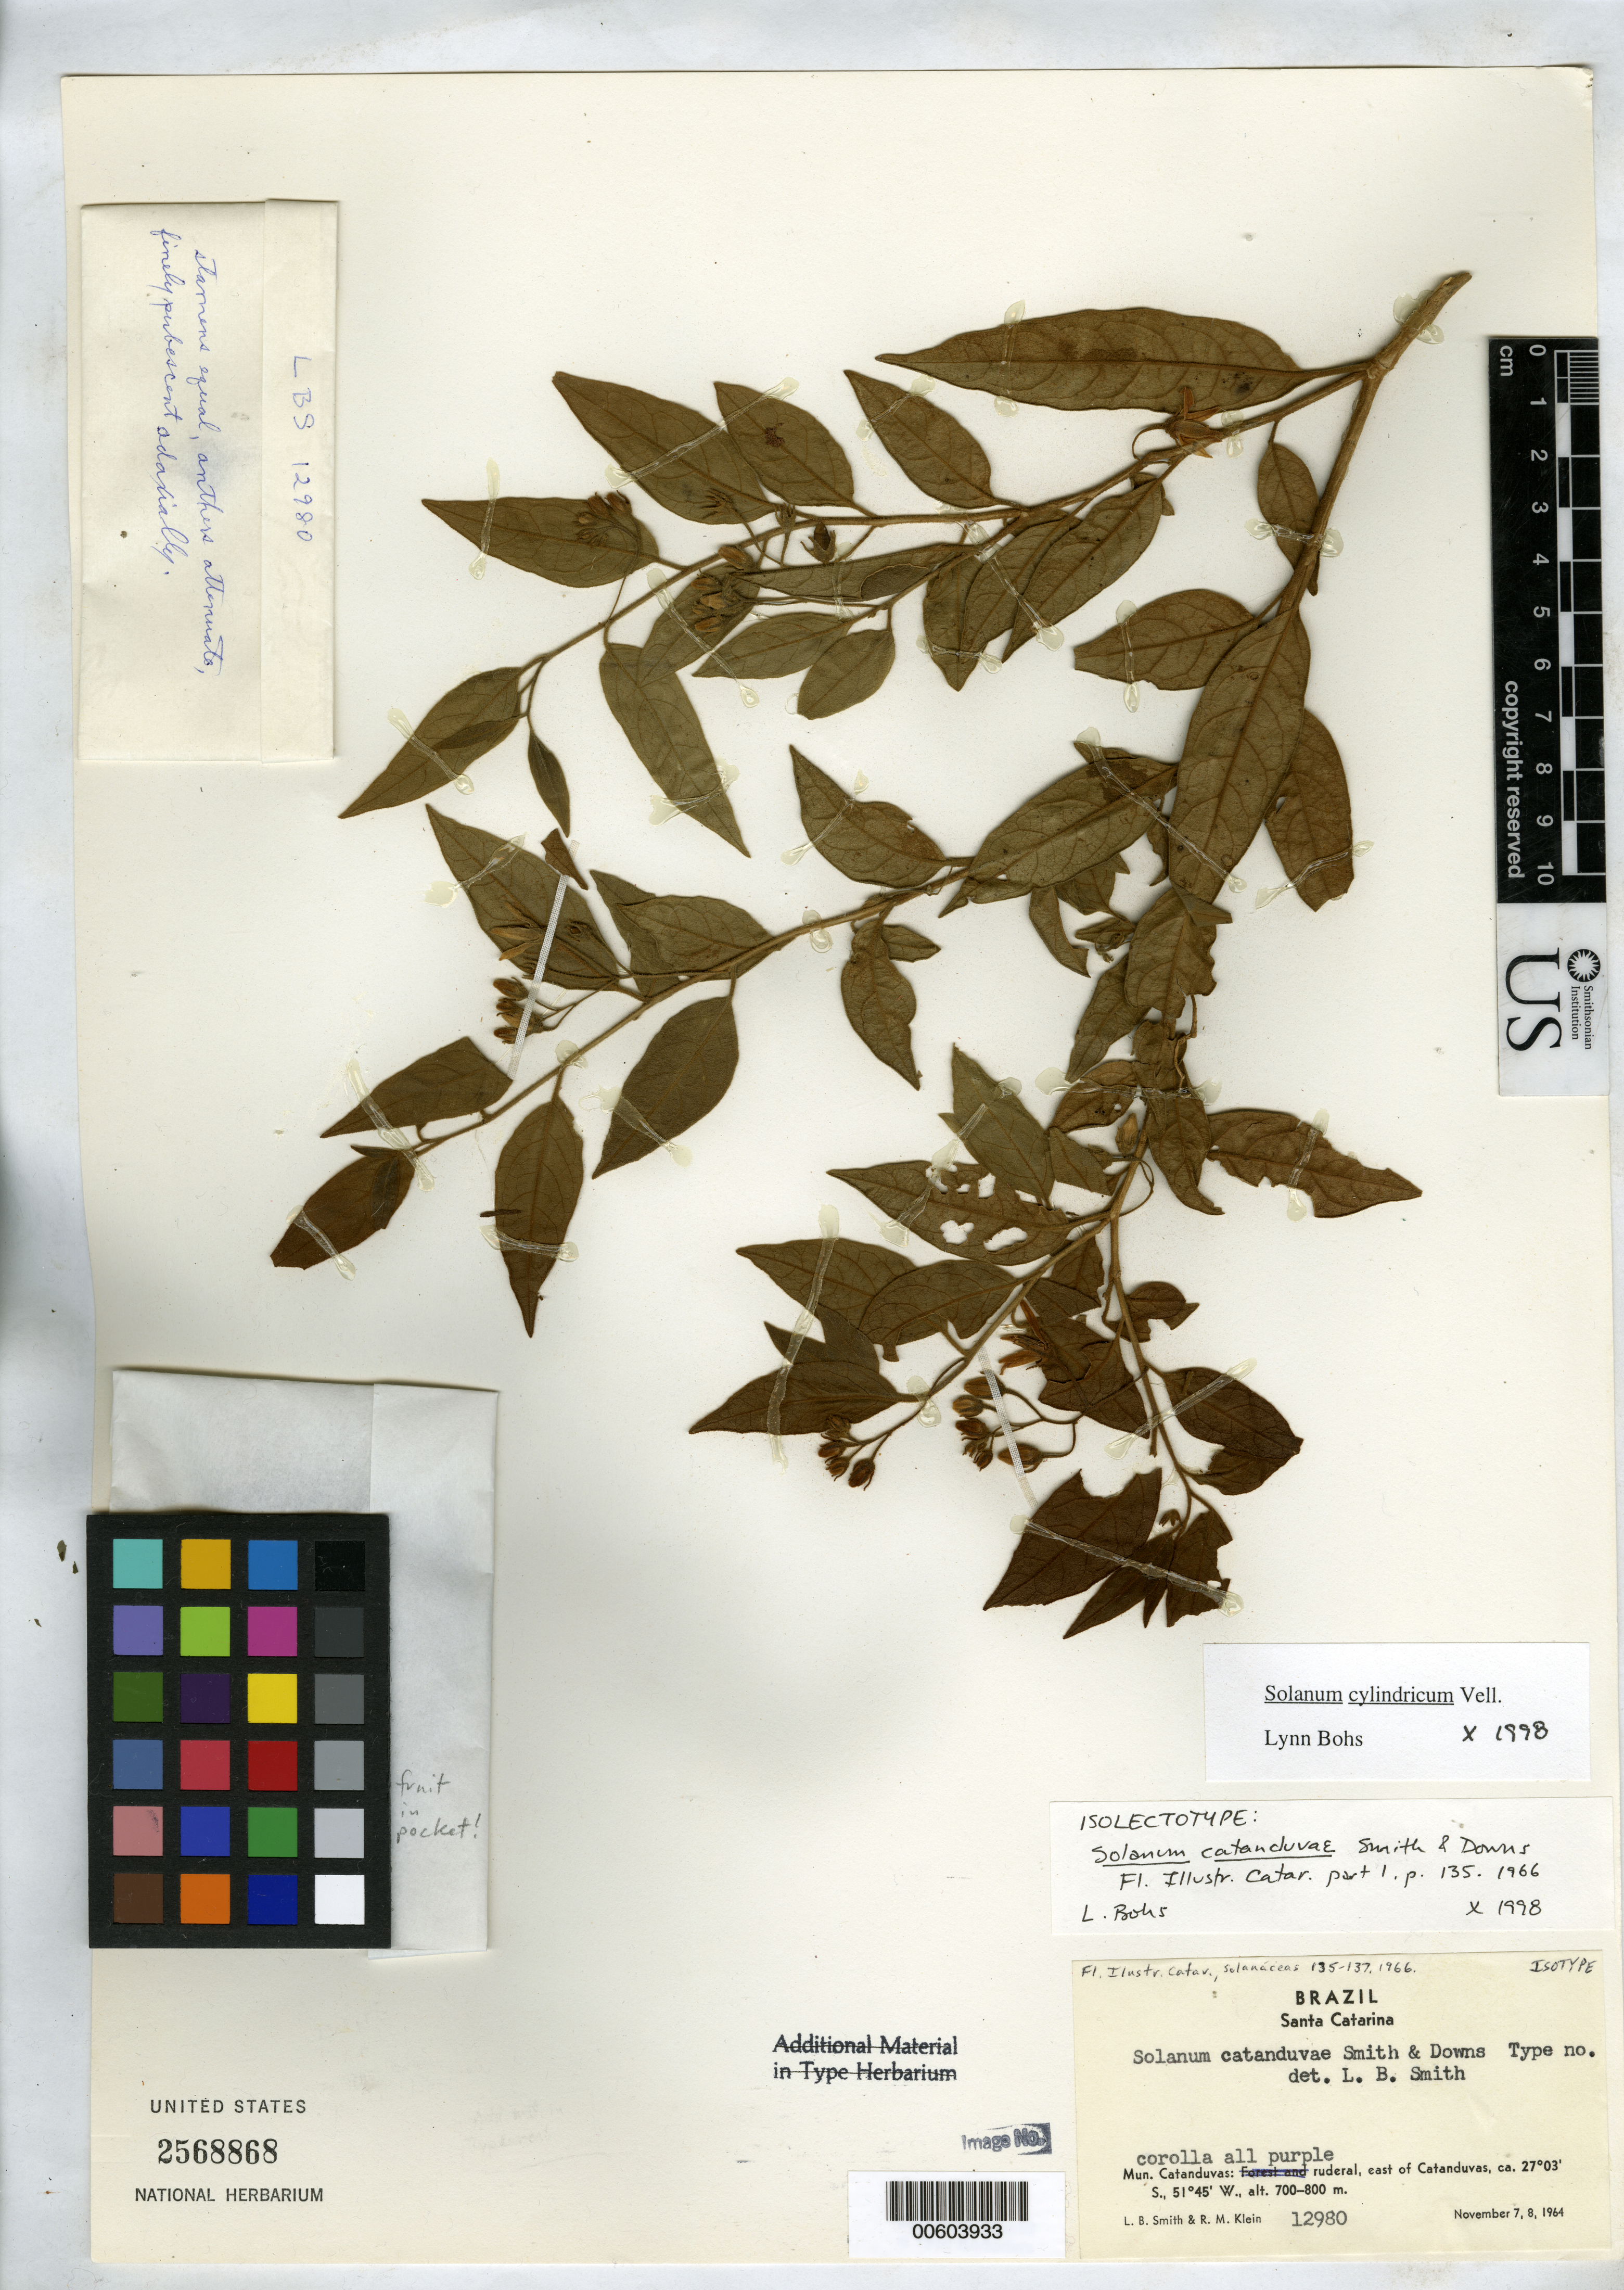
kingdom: Plantae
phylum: Tracheophyta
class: Magnoliopsida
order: Solanales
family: Solanaceae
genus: Solanum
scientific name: Solanum catanduvae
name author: L.B. Sm. & Downs in Reitz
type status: Isotype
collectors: L. Smith & R. M. Klein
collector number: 12980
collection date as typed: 07 Nov 1964 to 08 Nov 1964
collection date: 1964-11-07/1964-11-08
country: Brazil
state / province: Santa Catarina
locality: Mun. Catanduvas: ruderal, east of Catanduvas.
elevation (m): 700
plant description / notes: Annotated as "isolectotype" by L. Bohs (1998) but cited (2001) as isotype. One of two original US sheets (USNH 2568831 & 2568868) both labeled "Type no." and neither annotated as holotype. Additional notes under USNH 2568831.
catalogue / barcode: US 2568868